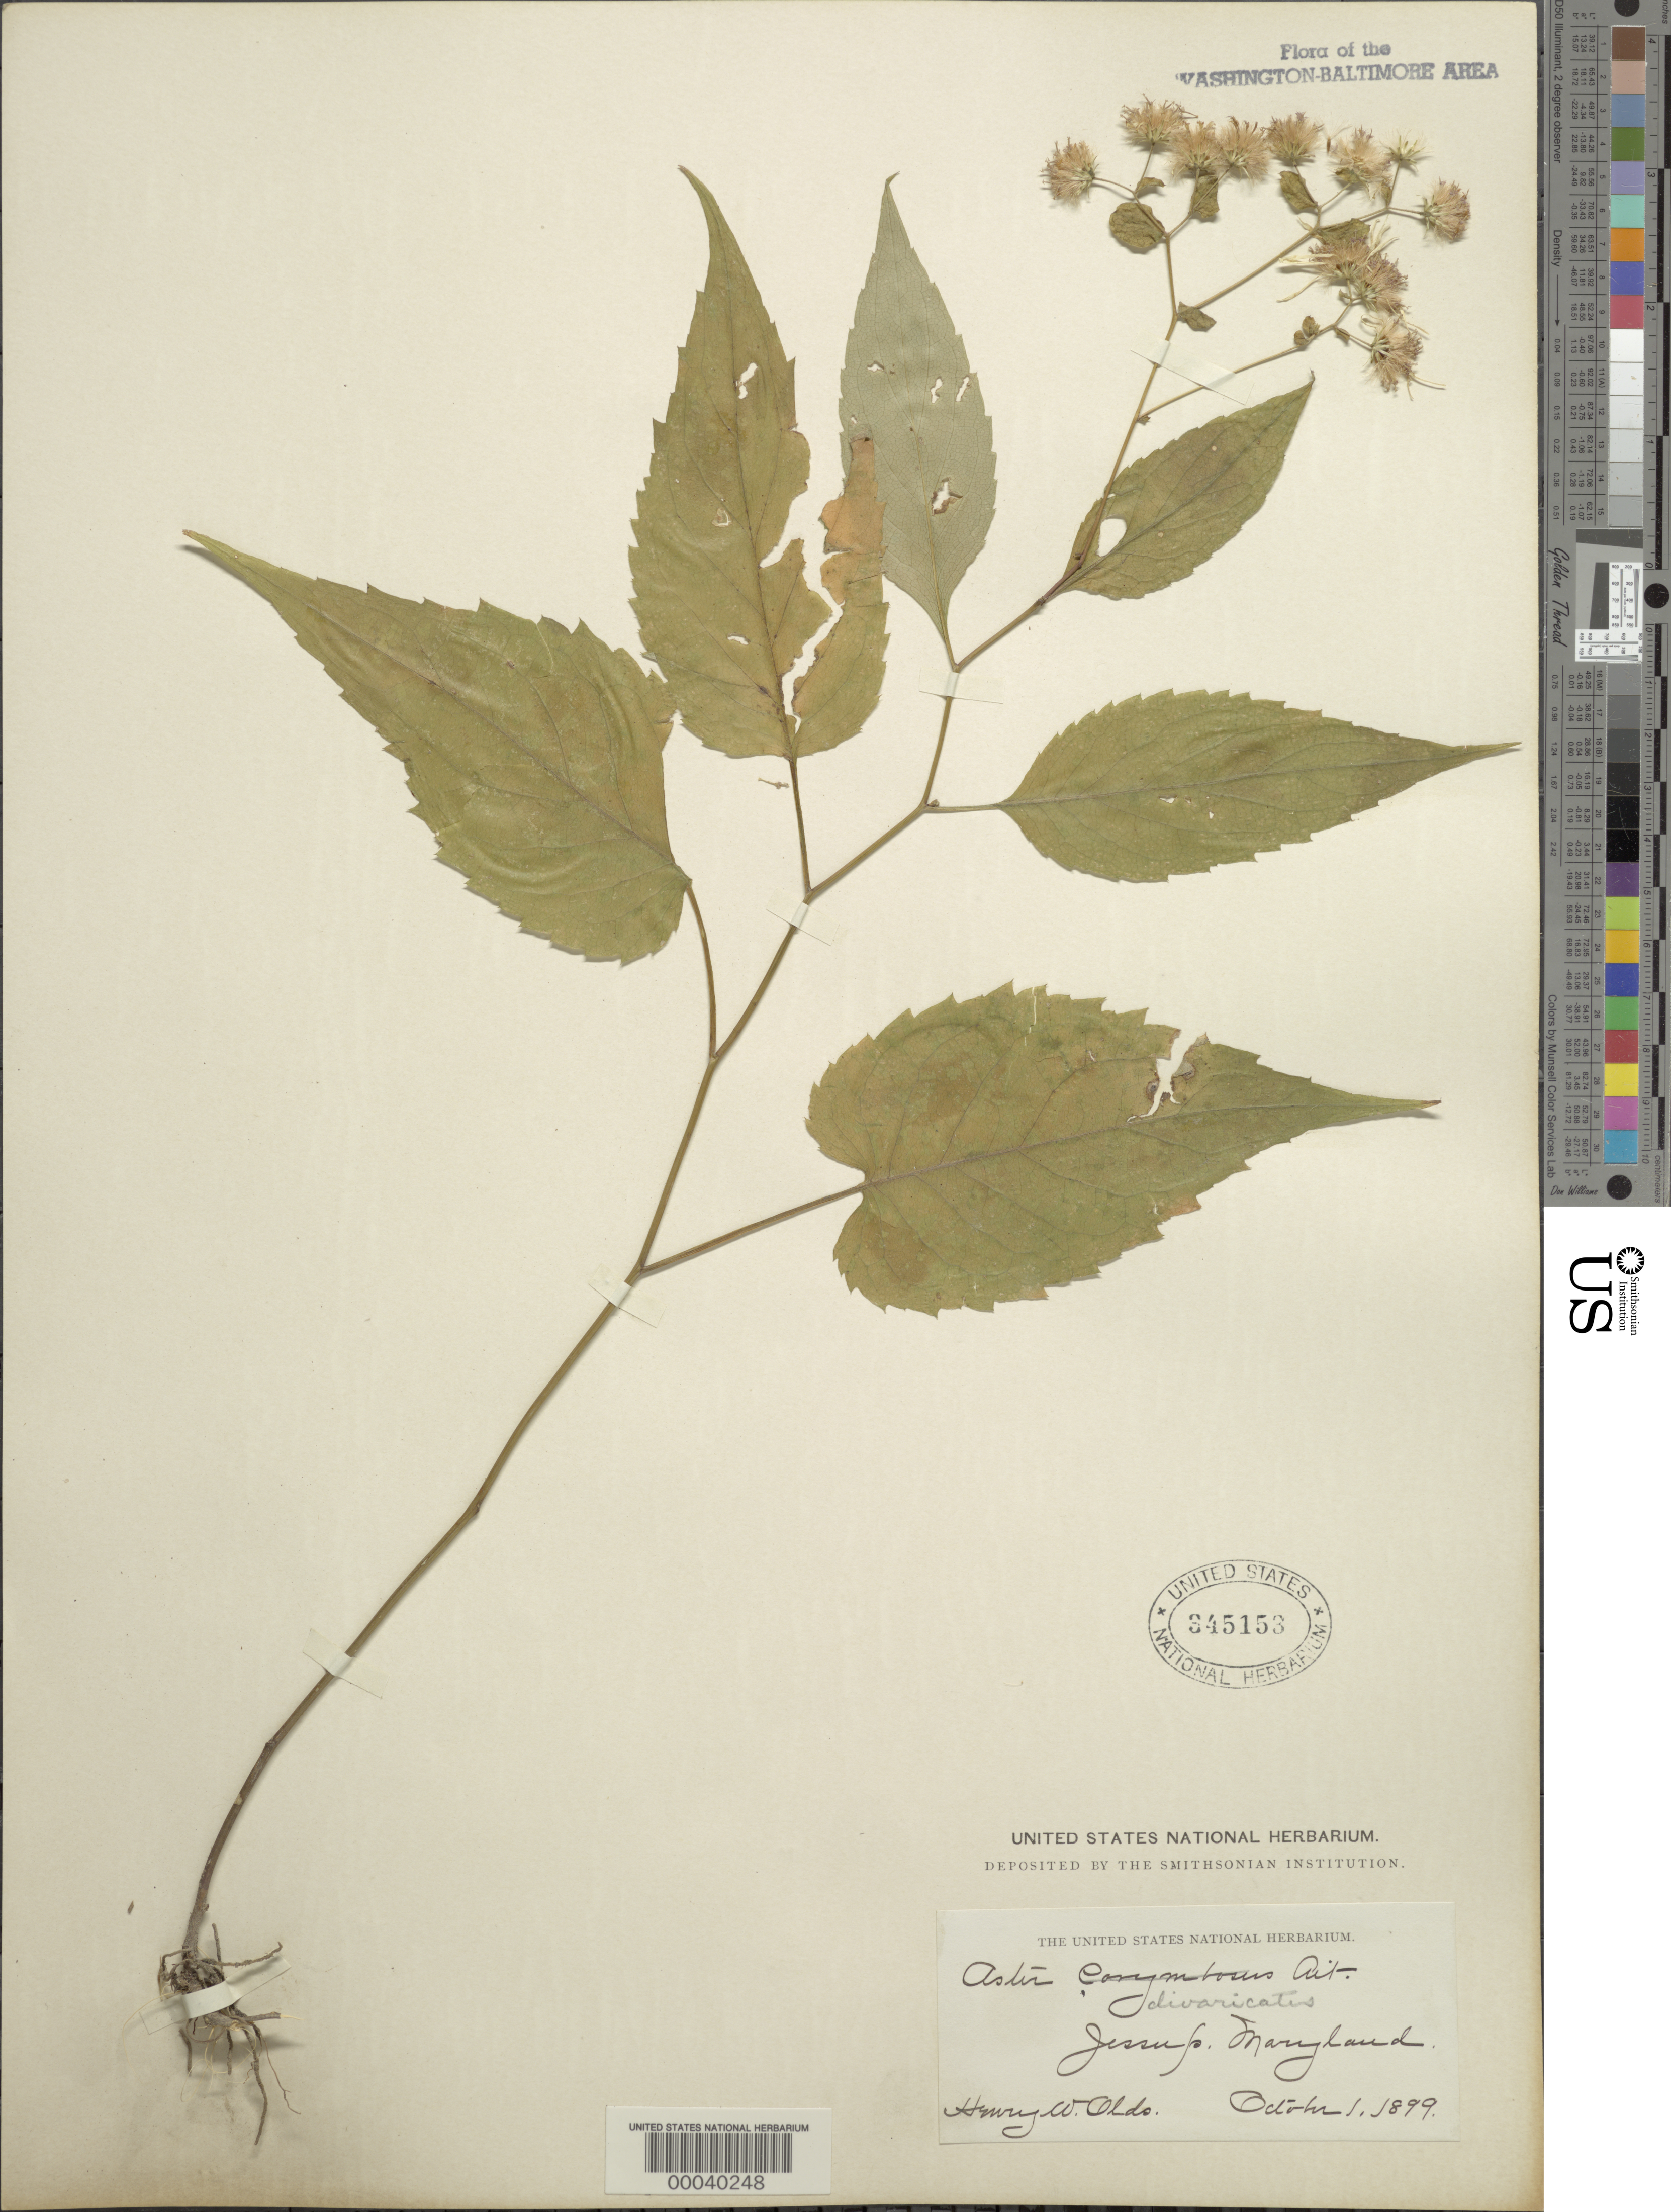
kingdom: Plantae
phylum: Tracheophyta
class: Magnoliopsida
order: Asterales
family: Asteraceae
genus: Eurybia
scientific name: Eurybia divaricata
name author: (L.) G.L. Nesom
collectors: H. W. Olds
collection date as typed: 01 Oct 1899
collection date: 1899-10-01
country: United States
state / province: Maryland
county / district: Anne Arundel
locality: Jessup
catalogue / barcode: US 345153